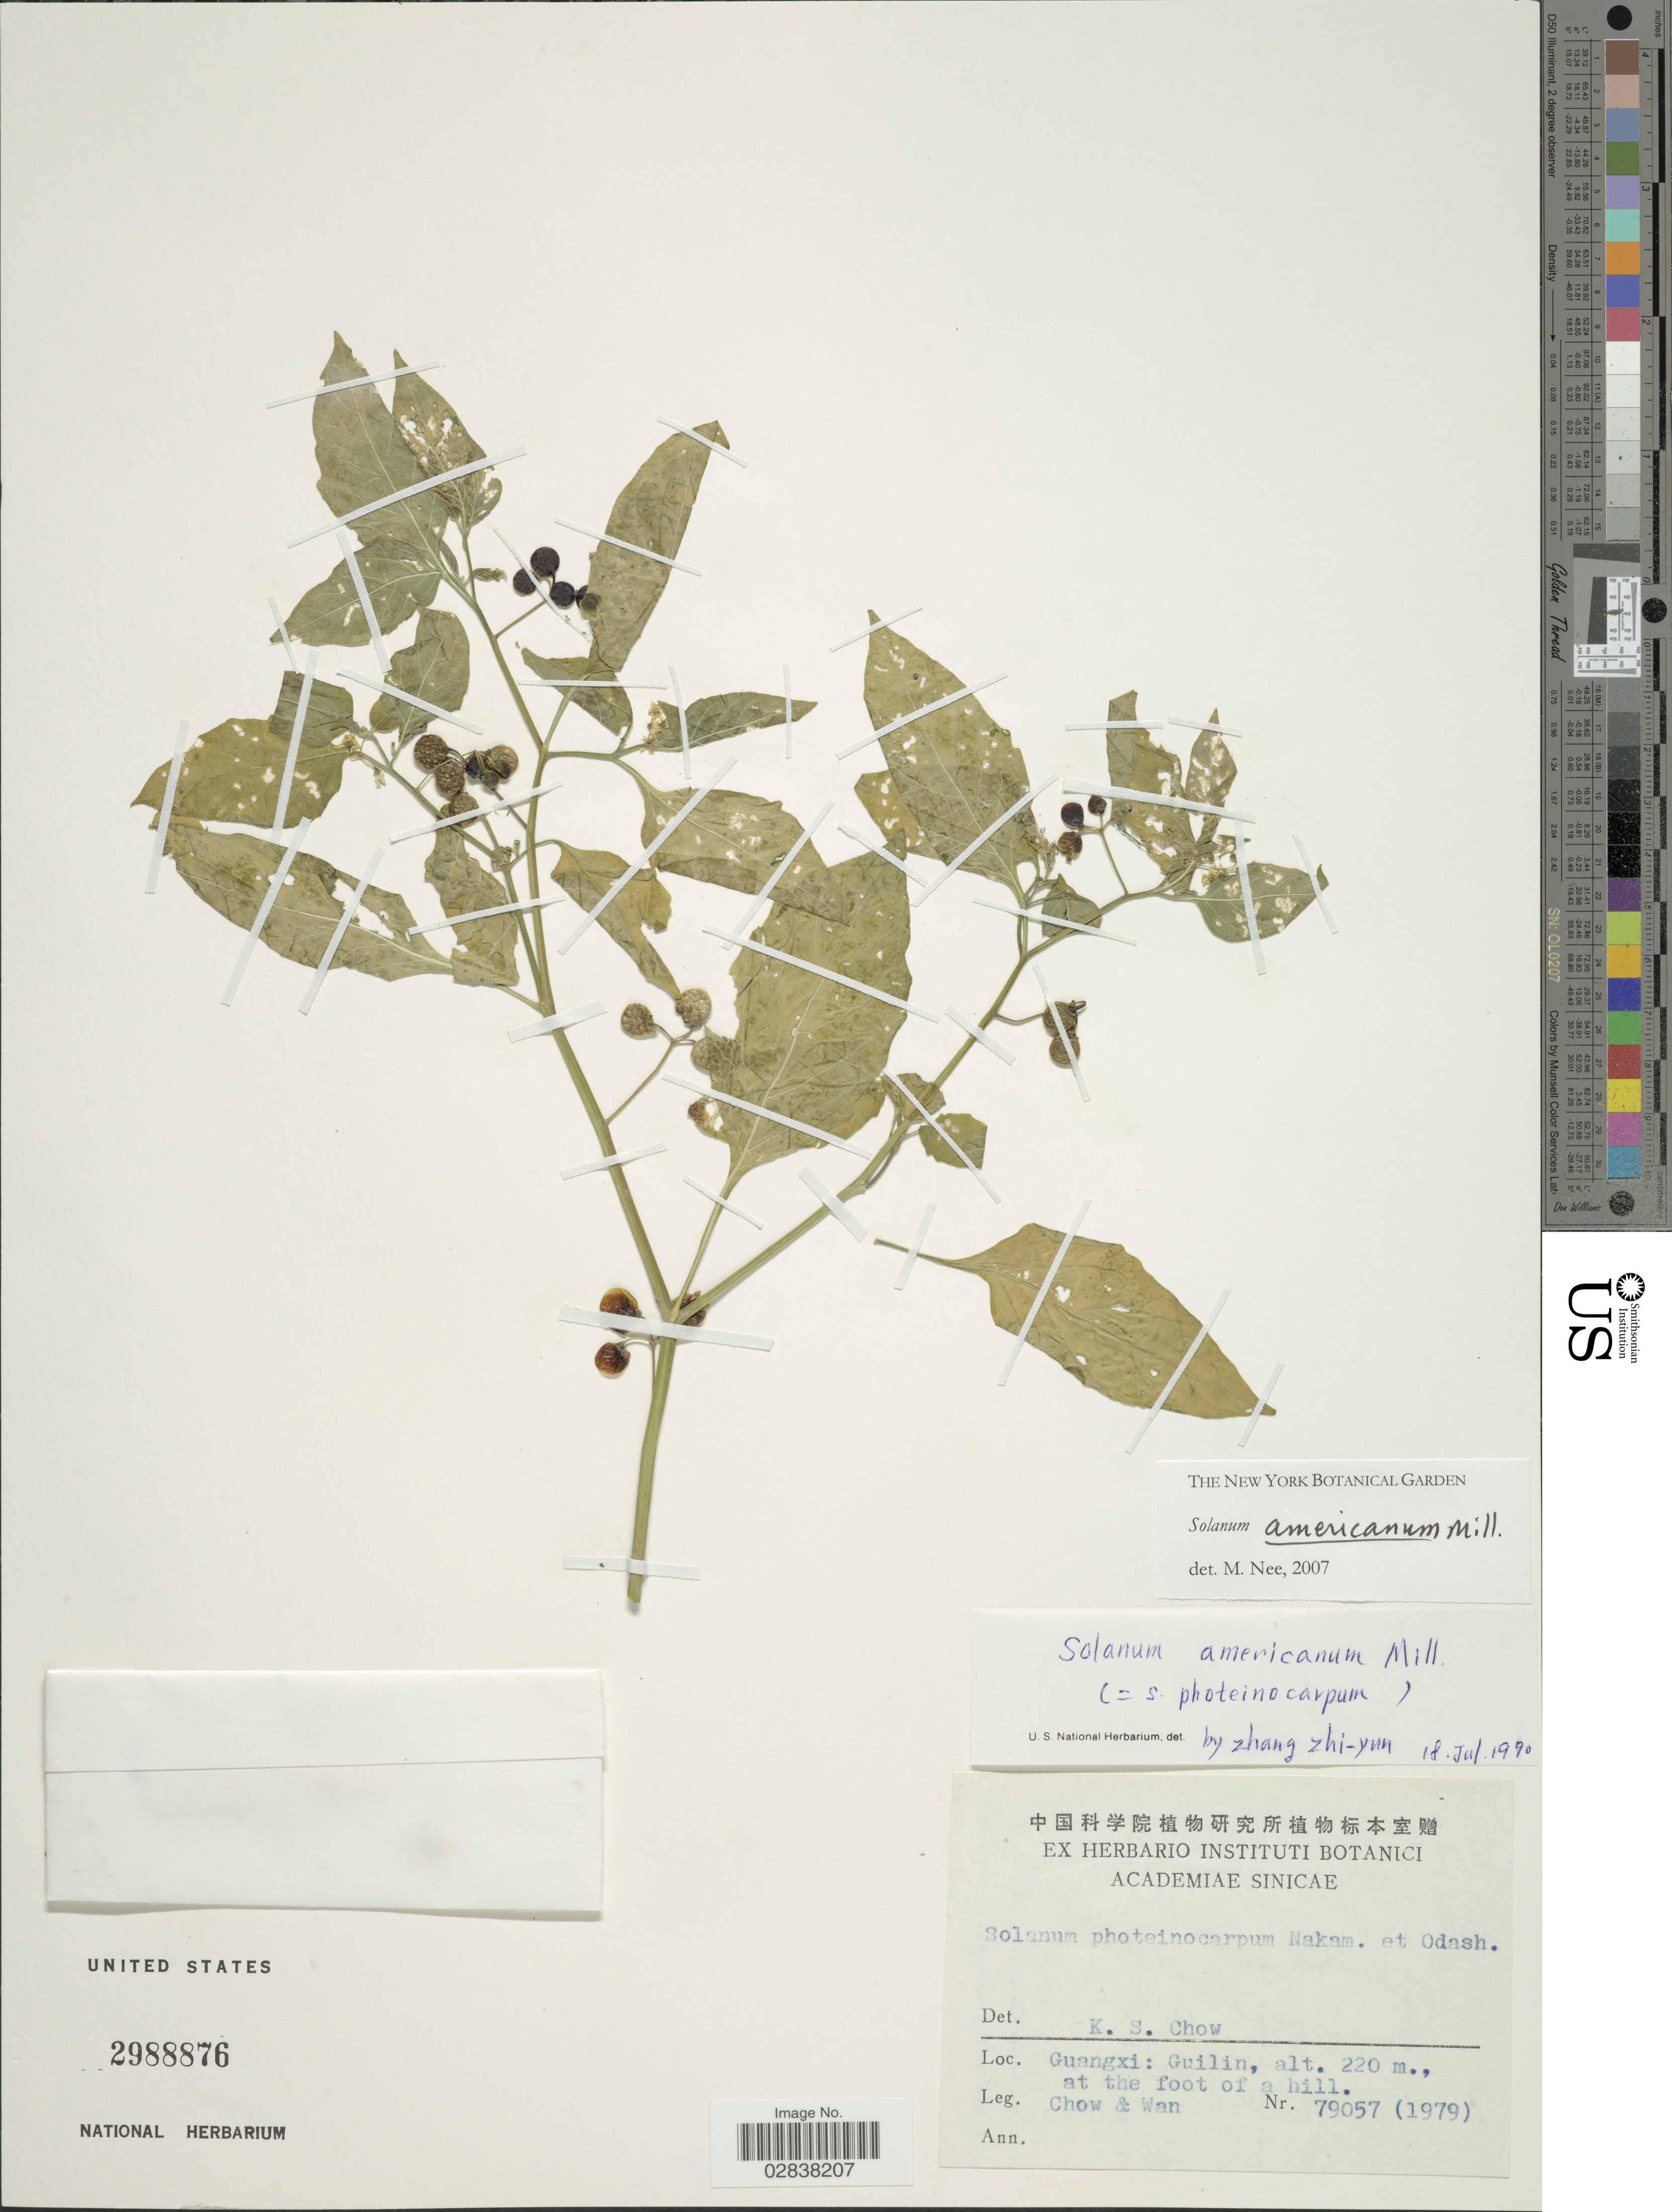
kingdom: Plantae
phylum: Tracheophyta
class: Magnoliopsida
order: Solanales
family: Solanaceae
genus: Solanum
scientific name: Solanum americanum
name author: Mill.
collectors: Chow, -- & -. Wan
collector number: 79057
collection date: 1979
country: China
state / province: Guangxi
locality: Guilin, at the foot of a hill.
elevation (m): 220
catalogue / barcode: US 2988876